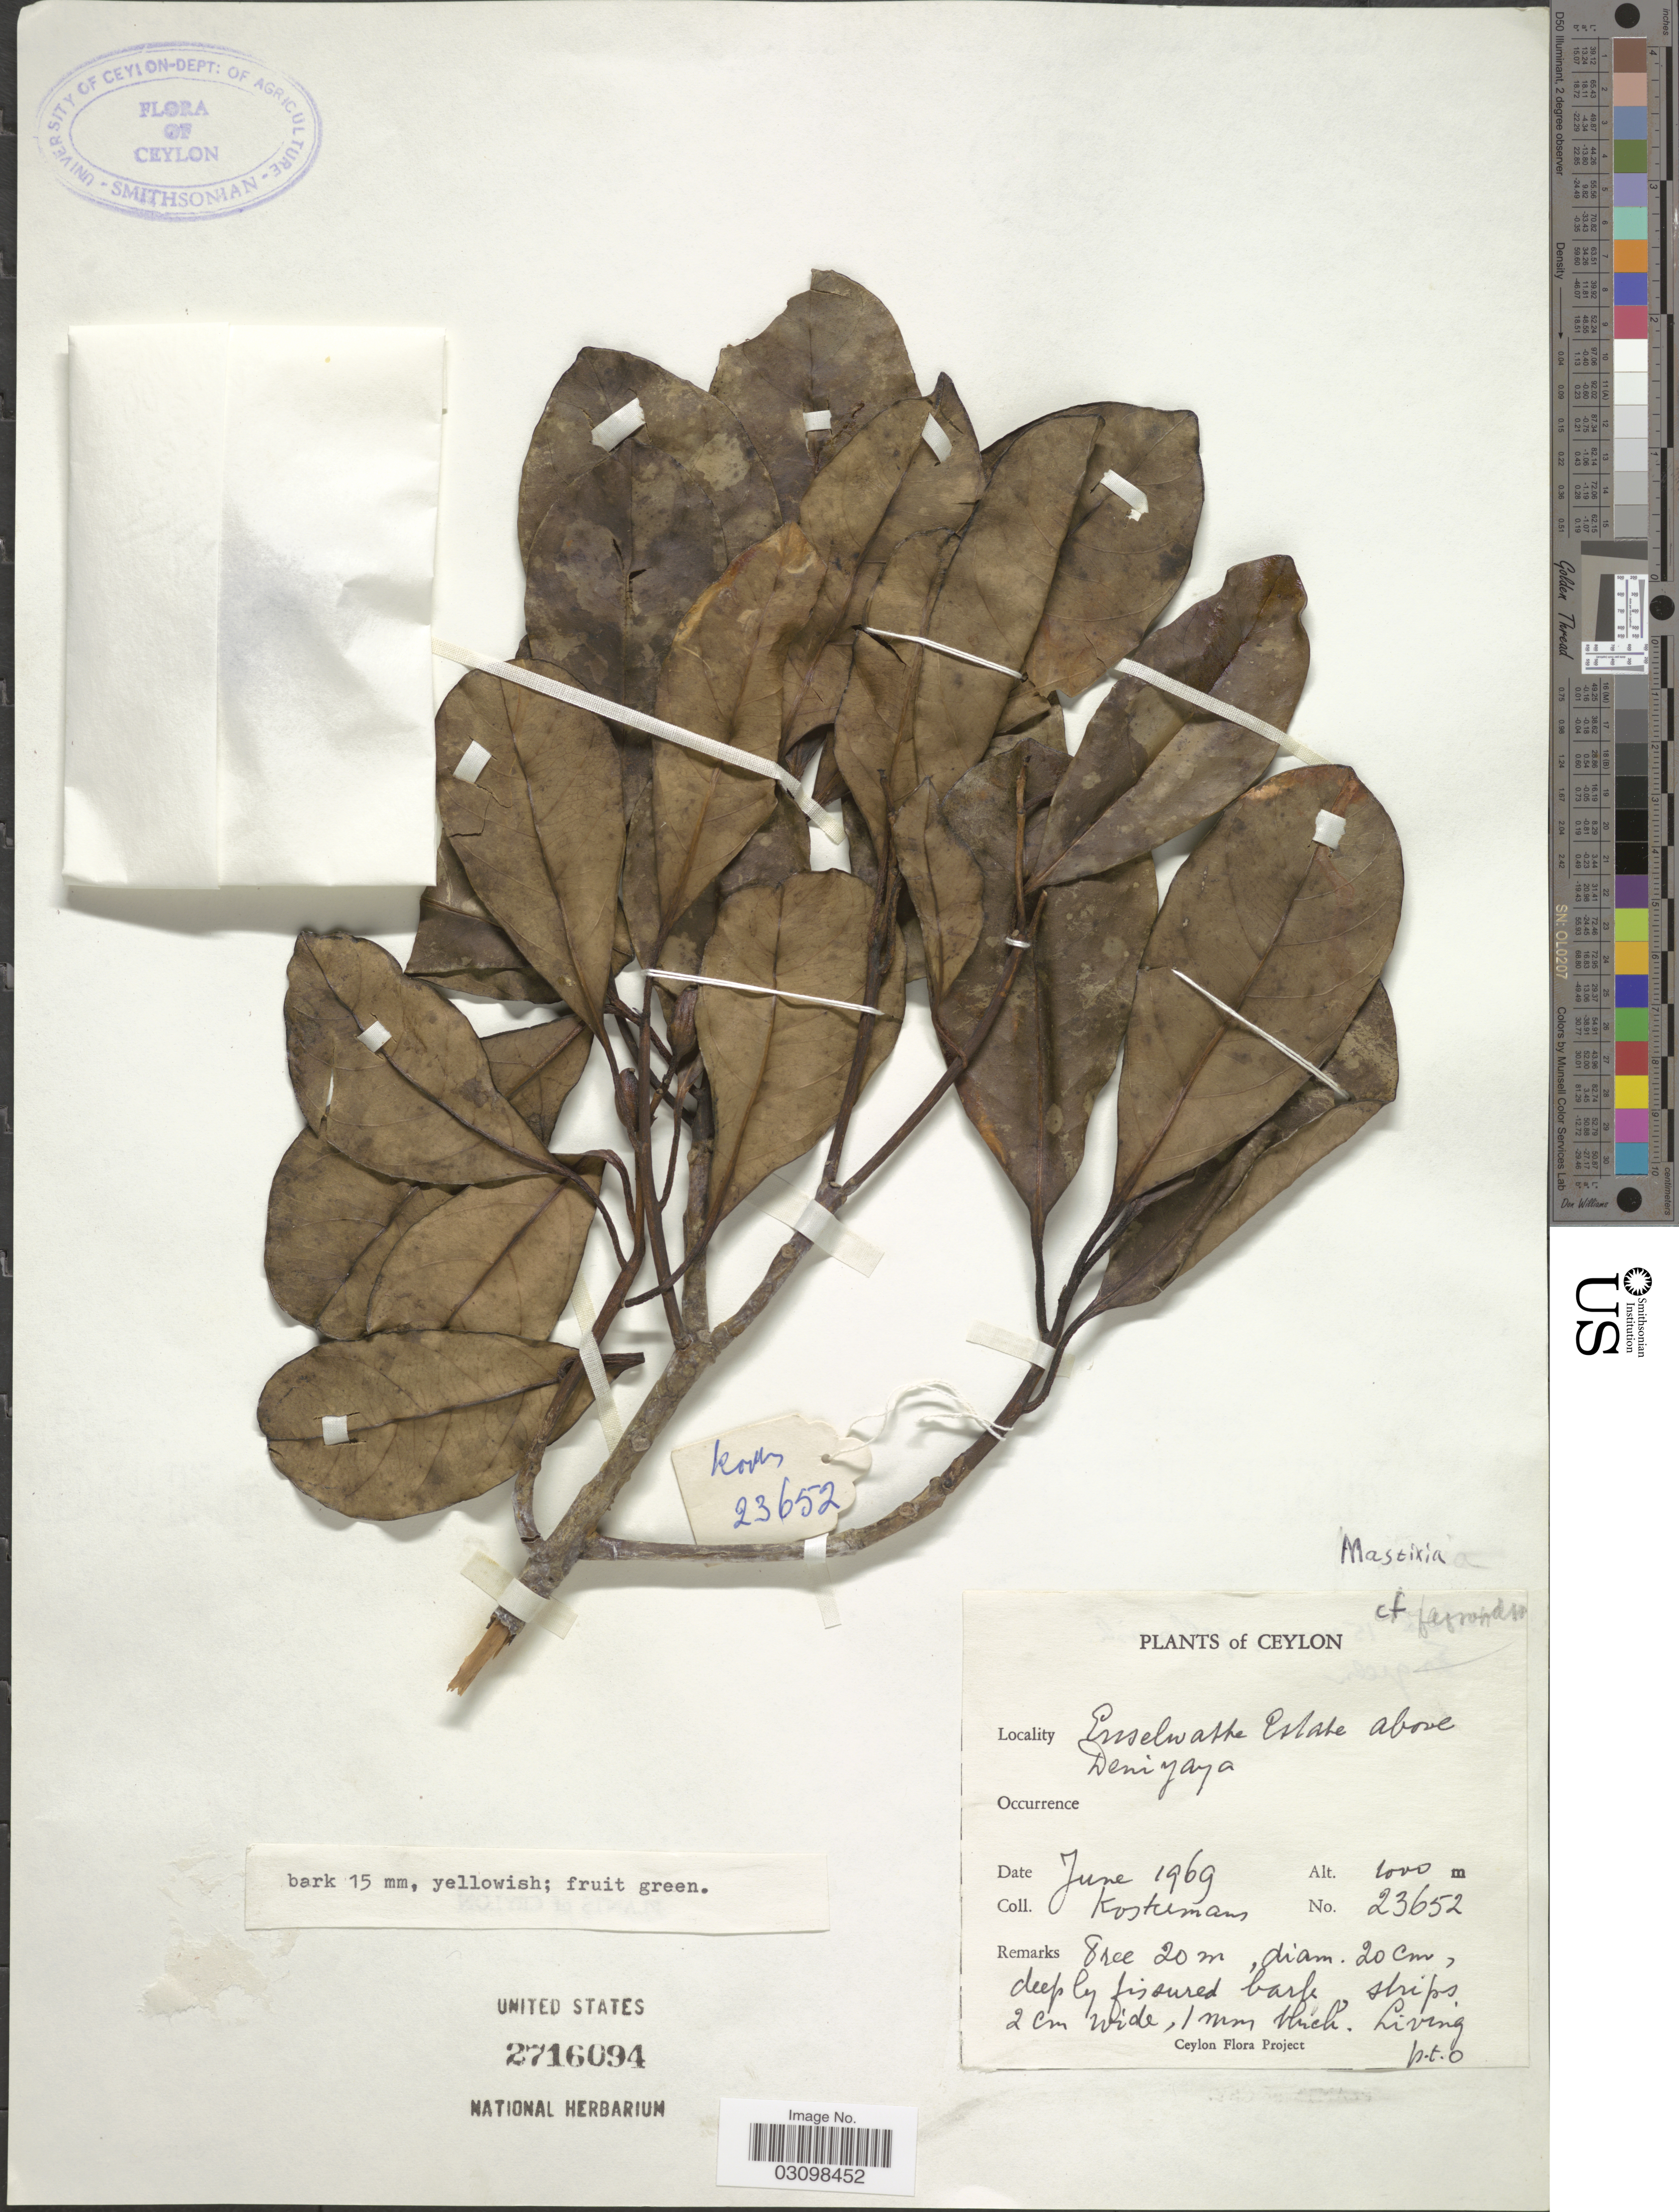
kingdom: Plantae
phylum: Tracheophyta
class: Magnoliopsida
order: Cornales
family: Nyssaceae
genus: Mastixia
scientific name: Mastixia sp.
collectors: Kostermans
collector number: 23652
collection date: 1969-06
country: Sri Lanka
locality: Ceylon. Enselwatte Estate above Deniyaya.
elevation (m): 1000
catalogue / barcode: US 2716094